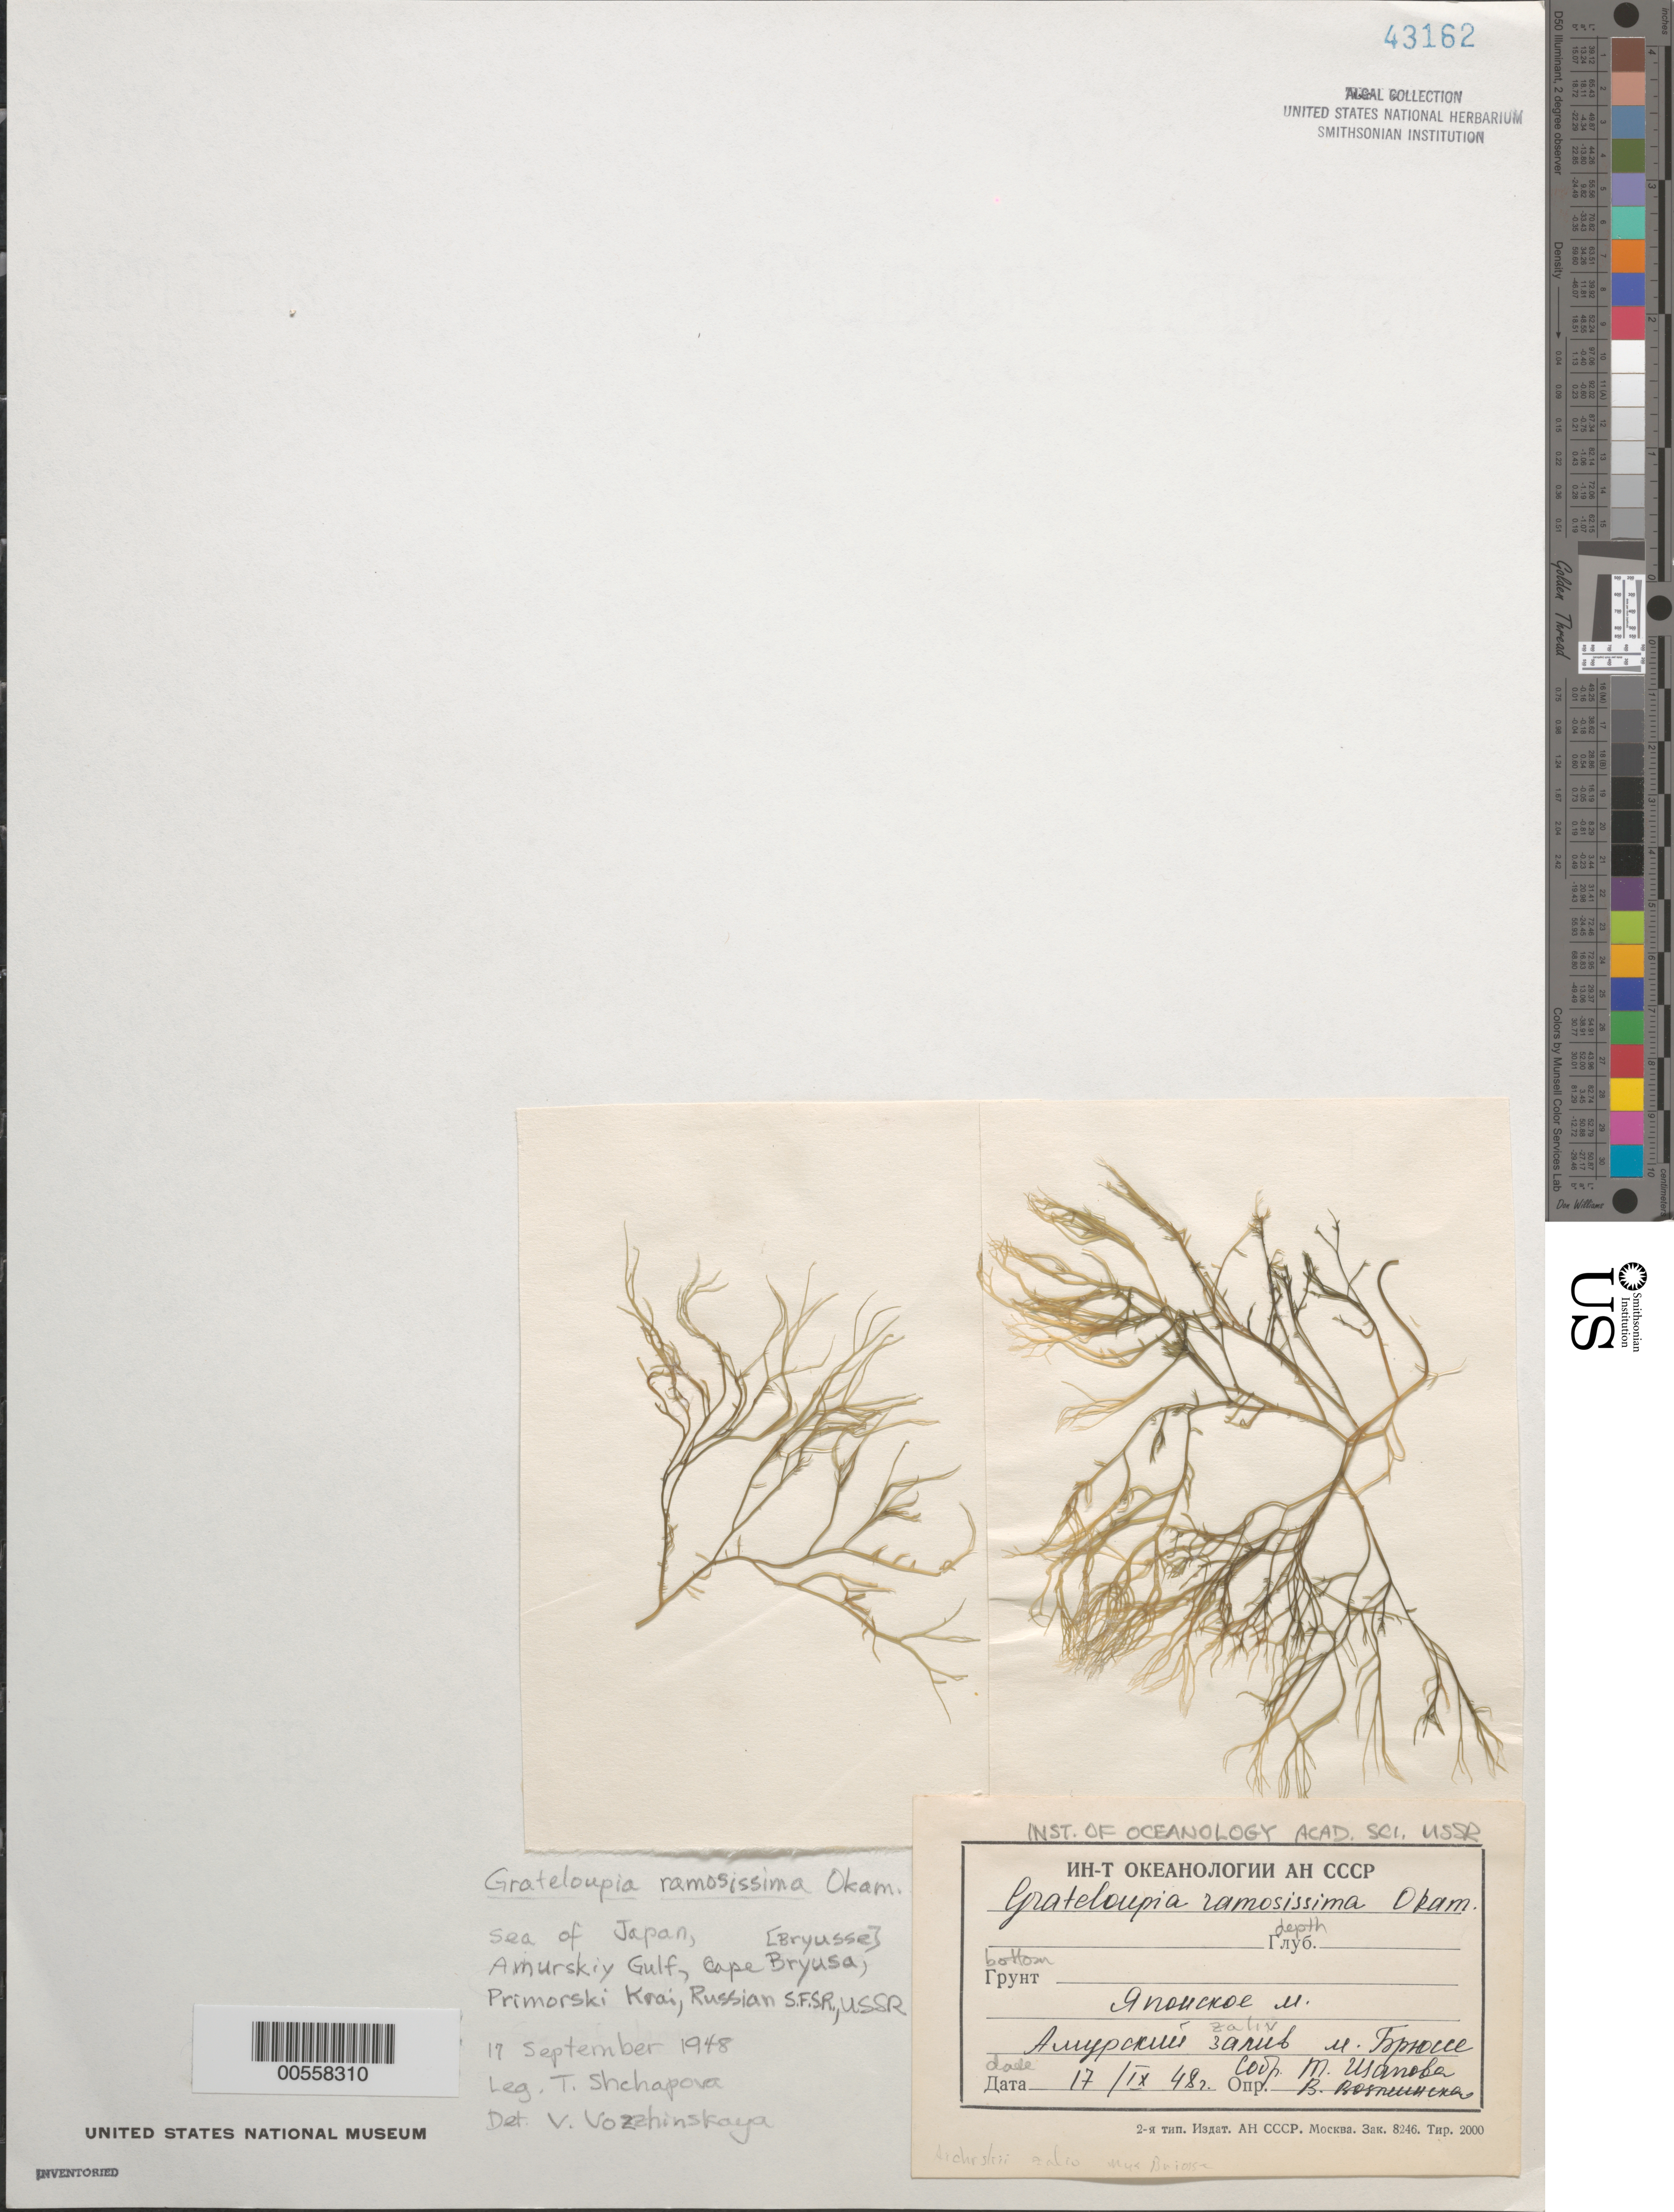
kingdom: Plantae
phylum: Rhodophyta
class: Florideophyceae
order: Halymeniales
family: Halymeniaceae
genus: Grateloupia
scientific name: Grateloupia ramosissima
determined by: Vozzhinskaya, V.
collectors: T. Shchapova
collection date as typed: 17 Sep 1948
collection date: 1948-09-17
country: Russian Federation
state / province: Primorsky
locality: Sea of Japan, Amurskiy Gulf, Cape Bryusa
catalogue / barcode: US 43162